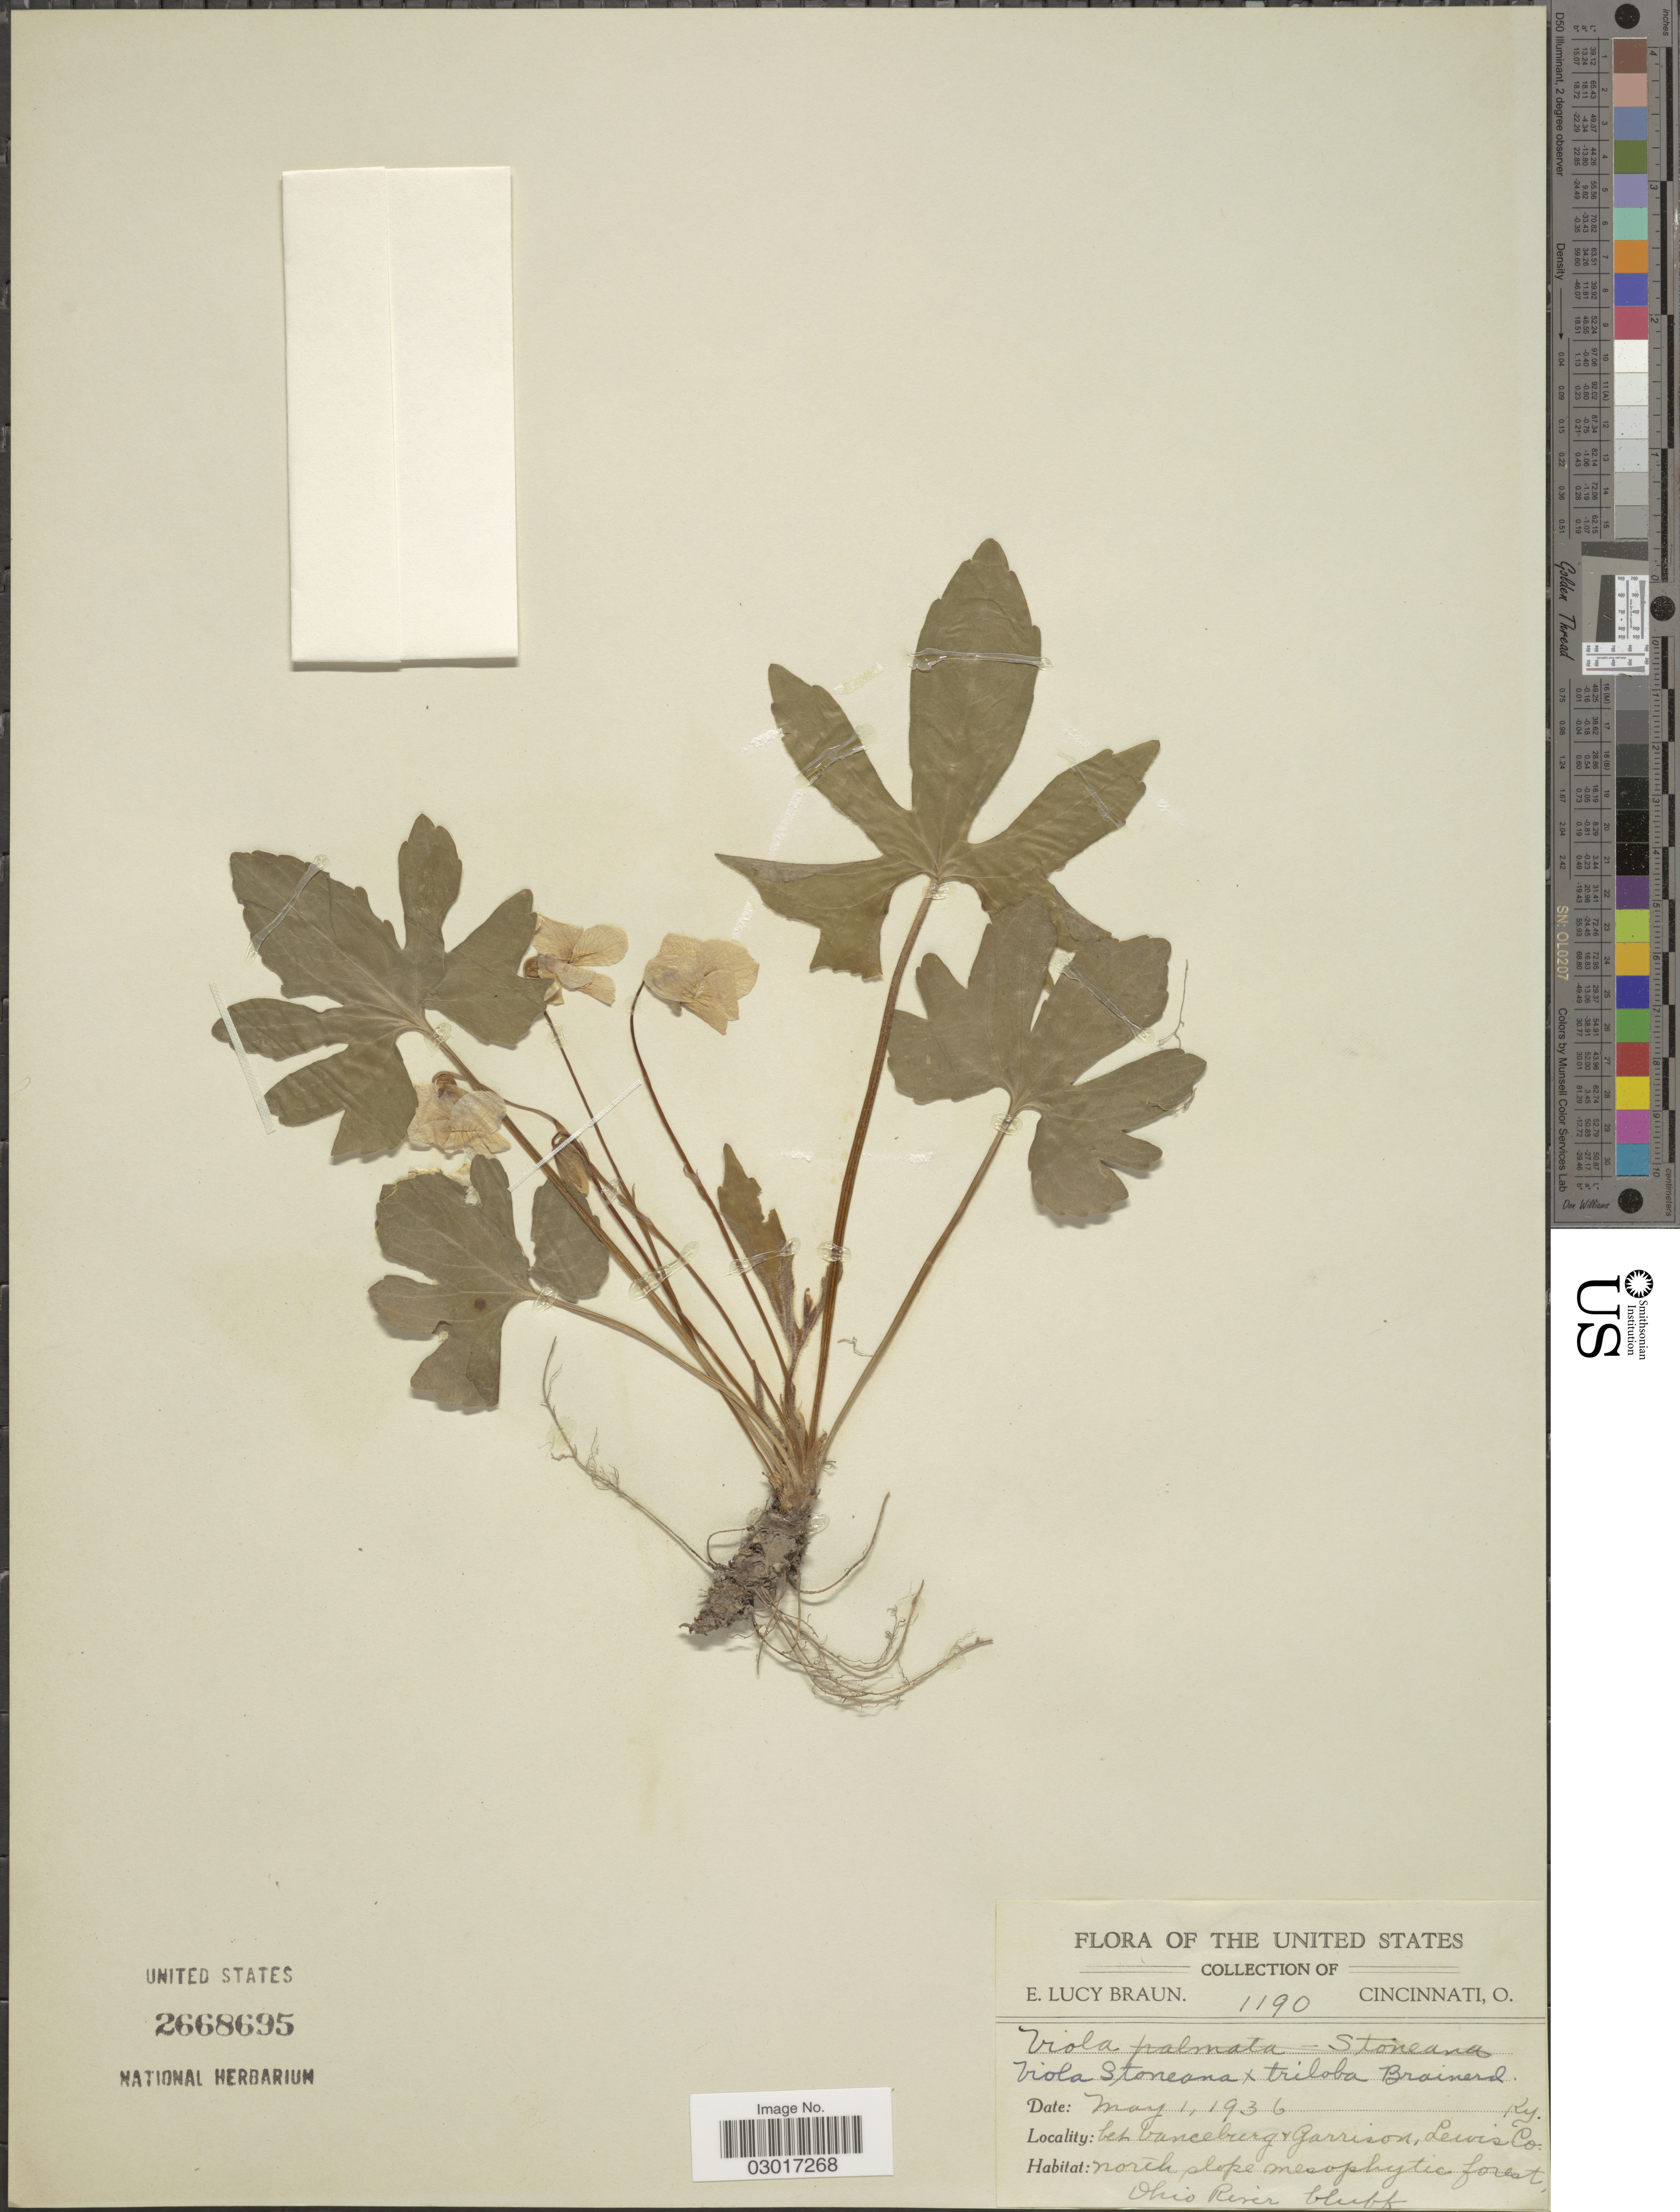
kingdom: Plantae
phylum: Tracheophyta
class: Magnoliopsida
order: Malpighiales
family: Violaceae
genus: Viola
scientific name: Viola stoneana x V. triloba Schwein.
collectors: E. L. Braun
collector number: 1190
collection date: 1936-05-01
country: United States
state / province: Kentucky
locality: Bet. Lanceburg & Garrison, Lewis Co. Ky. North slope mesophytic forest, Ohio River bluff.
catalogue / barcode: US 2668695